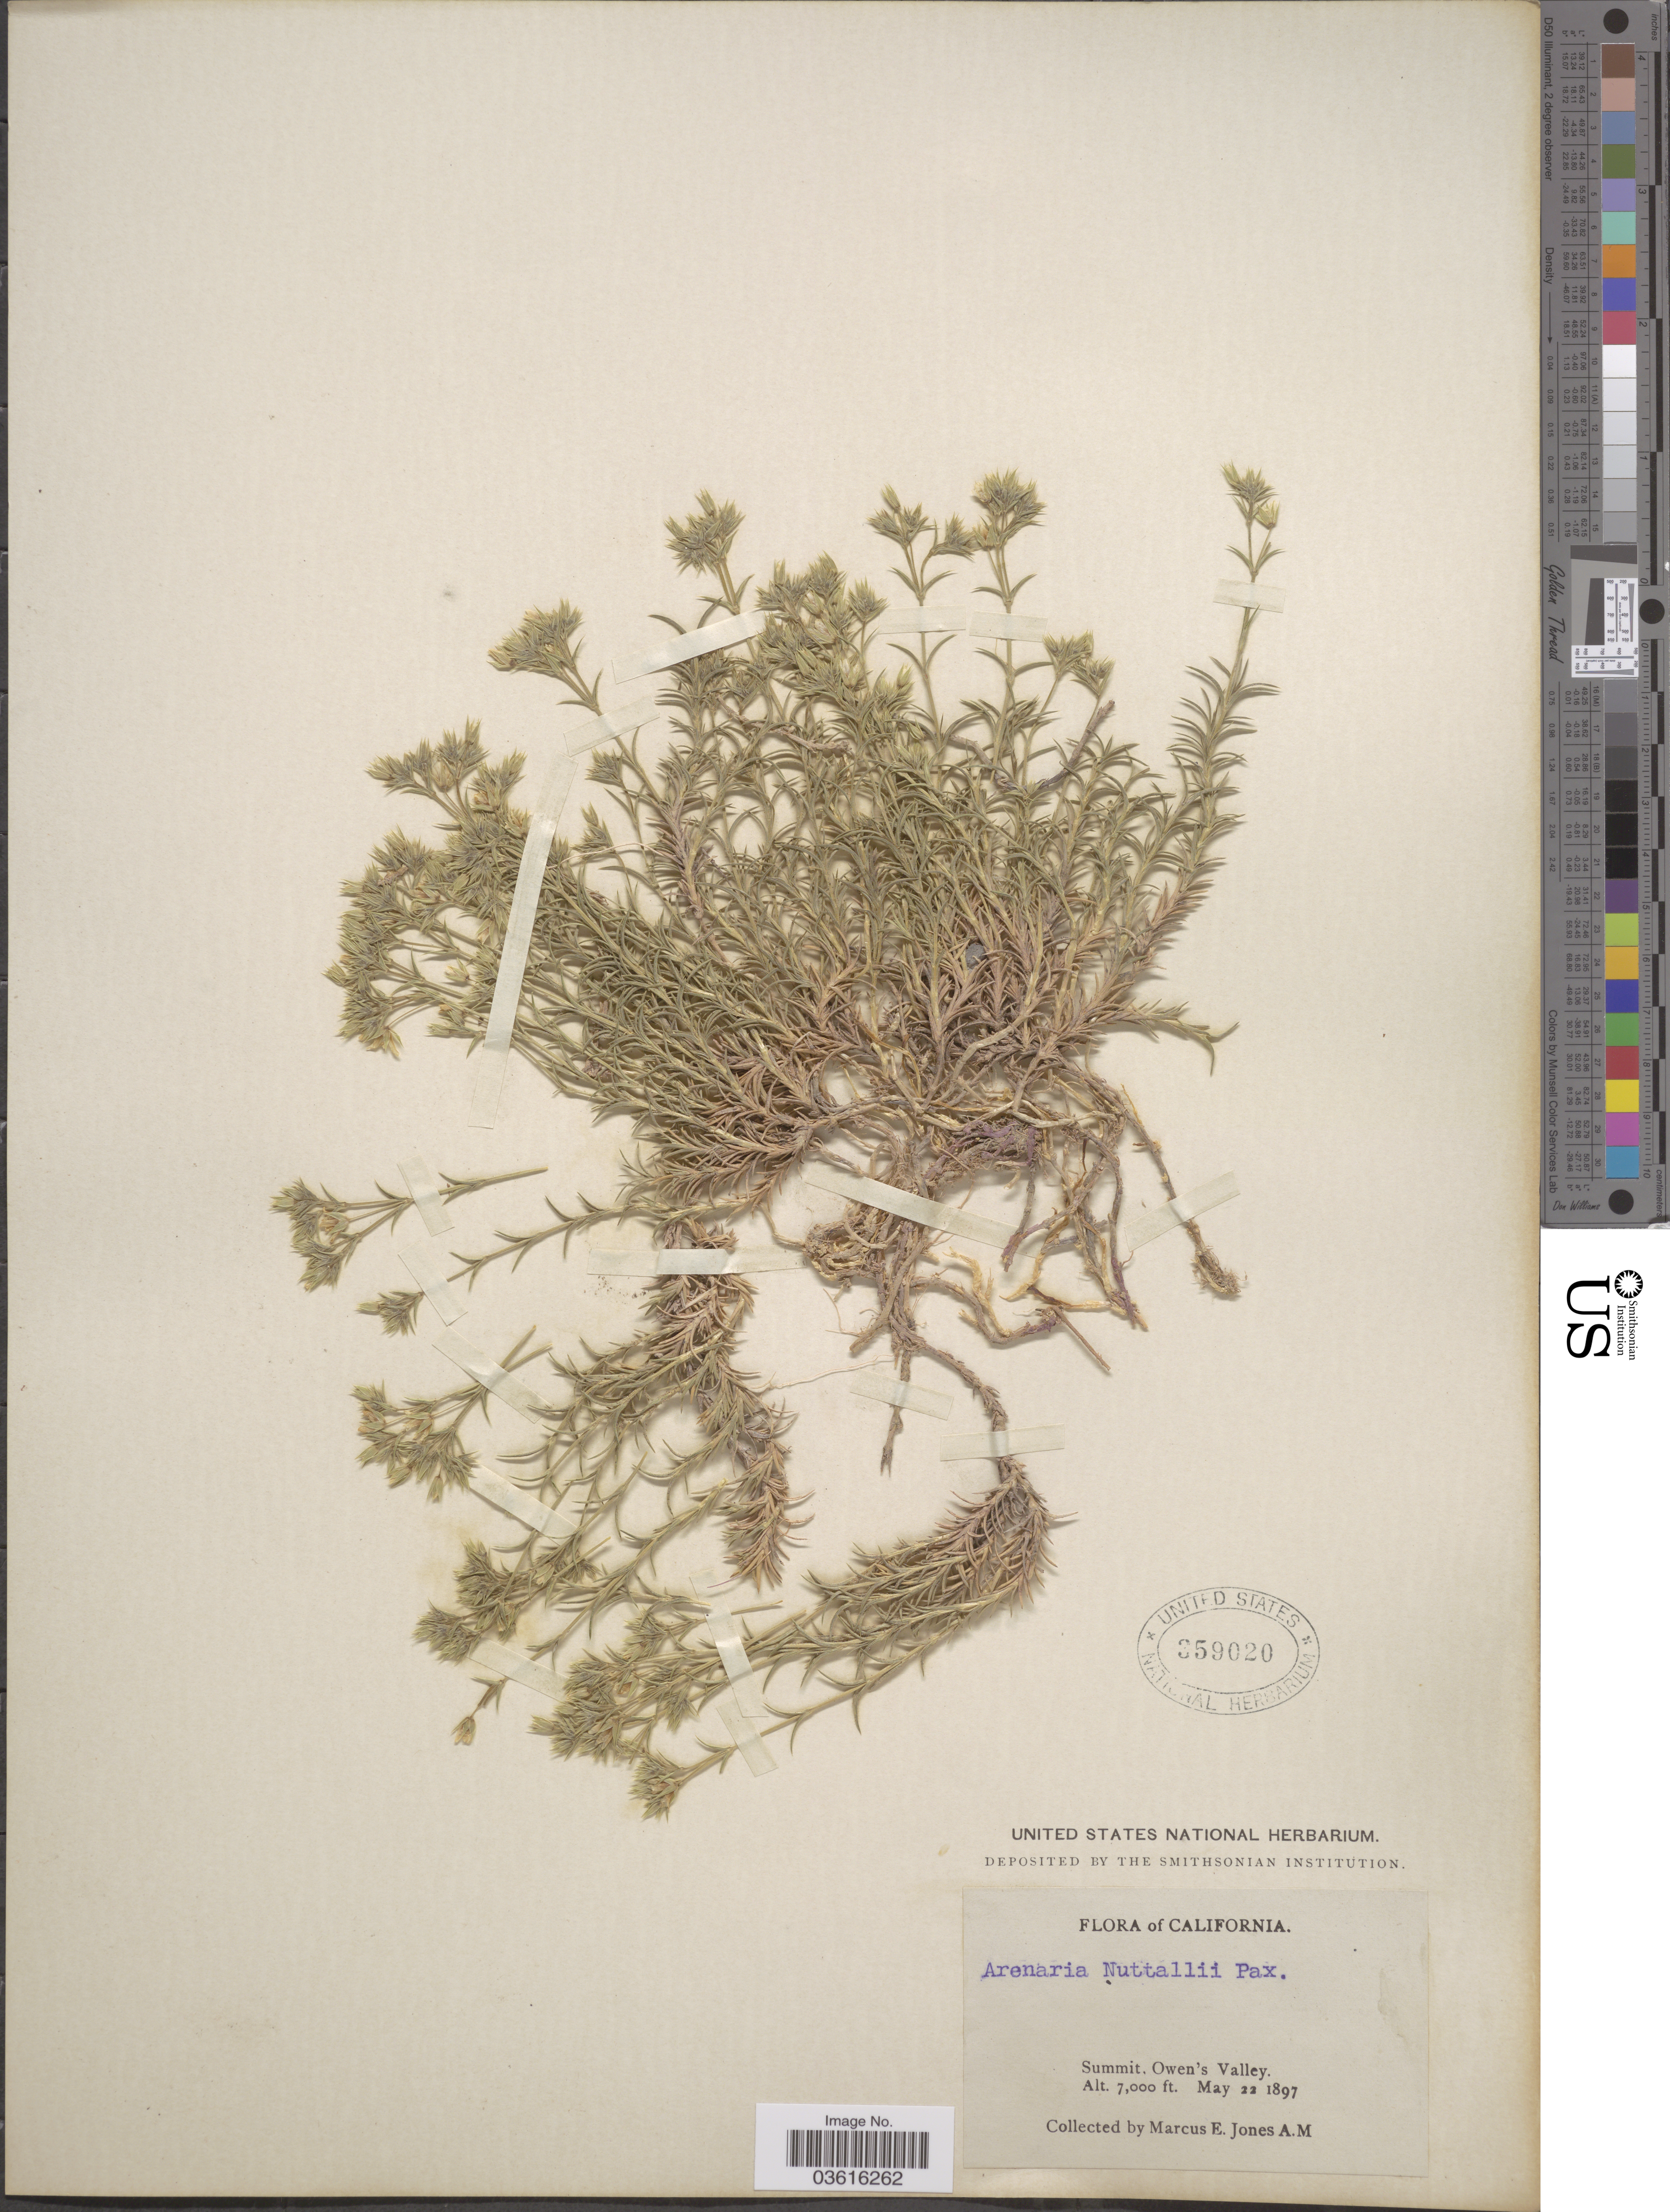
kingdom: Plantae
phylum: Tracheophyta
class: Magnoliopsida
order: Caryophyllales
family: Caryophyllaceae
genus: Minuartia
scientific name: Minuartia nuttallii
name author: (Pax) Briq.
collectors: M. E. Jones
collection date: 1897-05-22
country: United States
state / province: California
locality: Summit, Owen's Valley.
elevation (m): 2134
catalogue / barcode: US 359020